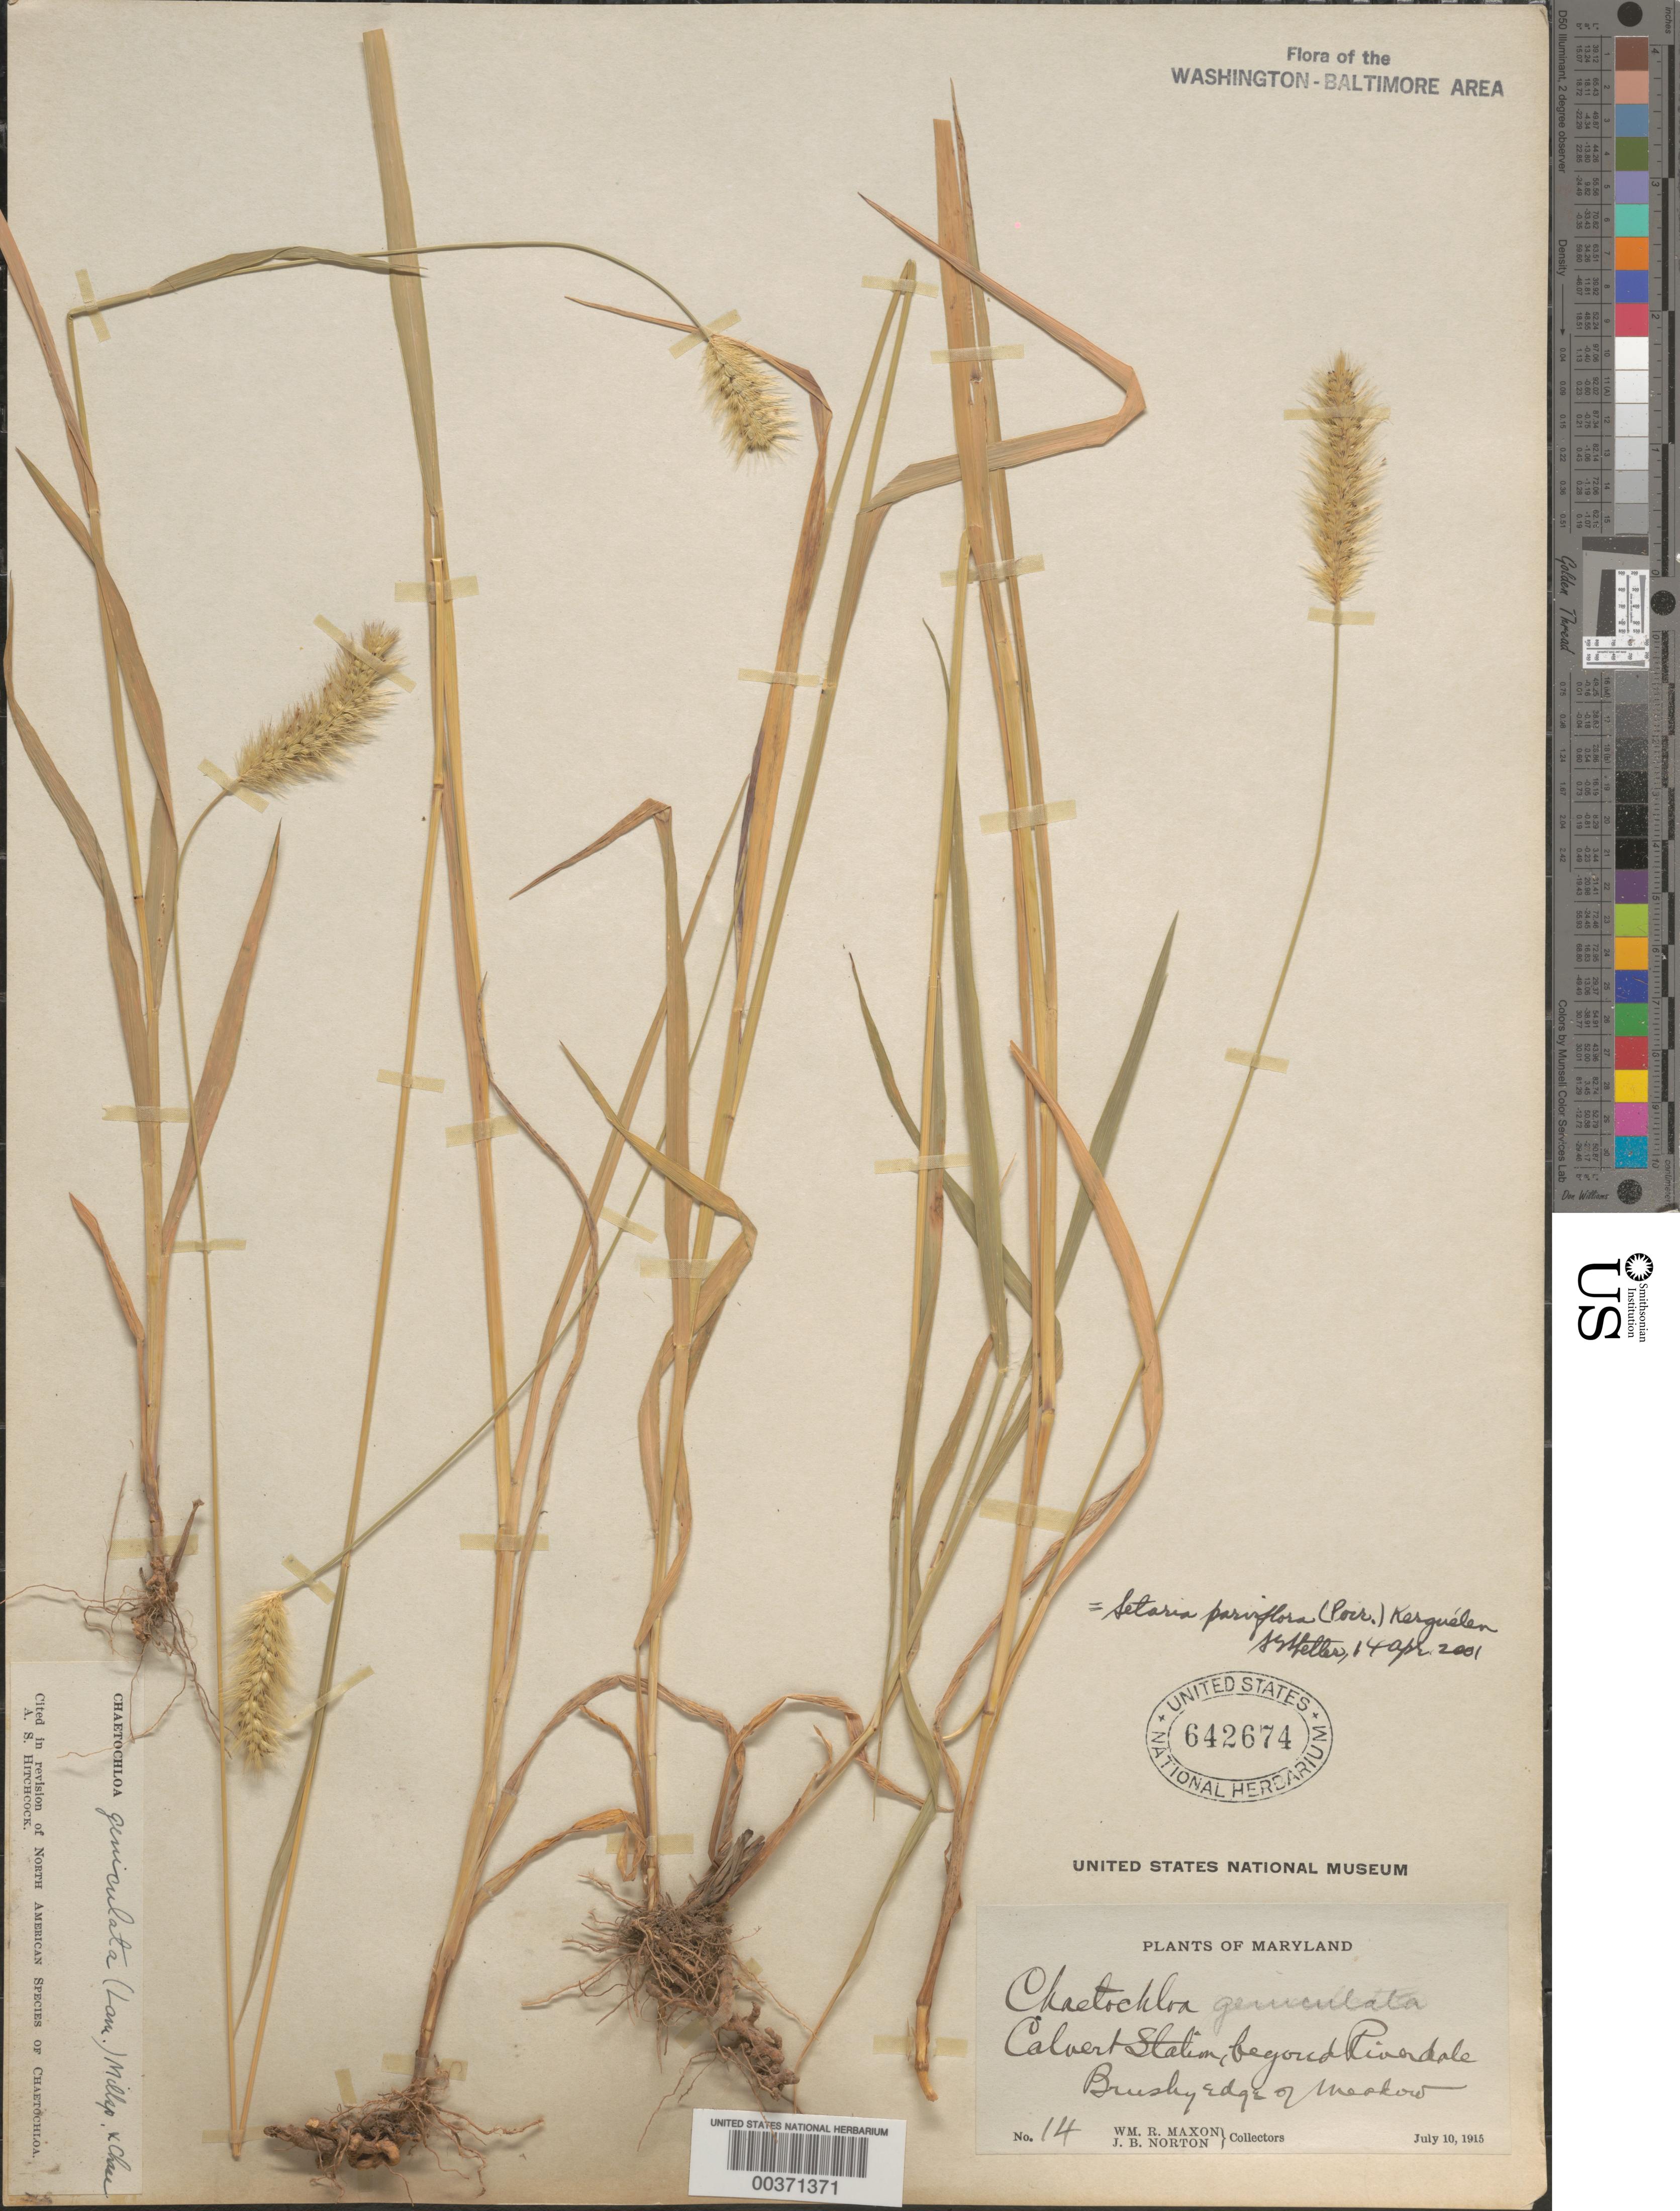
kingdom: Plantae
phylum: Tracheophyta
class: Liliopsida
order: Poales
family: Poaceae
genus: Setaria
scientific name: Setaria parviflora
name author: (Poir.) Kerguélen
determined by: Shetler, Stanwyn G., (US), NMNH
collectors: W. R. Maxon & J. Norton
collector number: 14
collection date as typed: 10 Jul 1915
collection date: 1915-07-10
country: United States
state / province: Maryland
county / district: Prince George's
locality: Calvert Station beyond Riverdale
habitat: Brushy edge of meadow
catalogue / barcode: US 642674